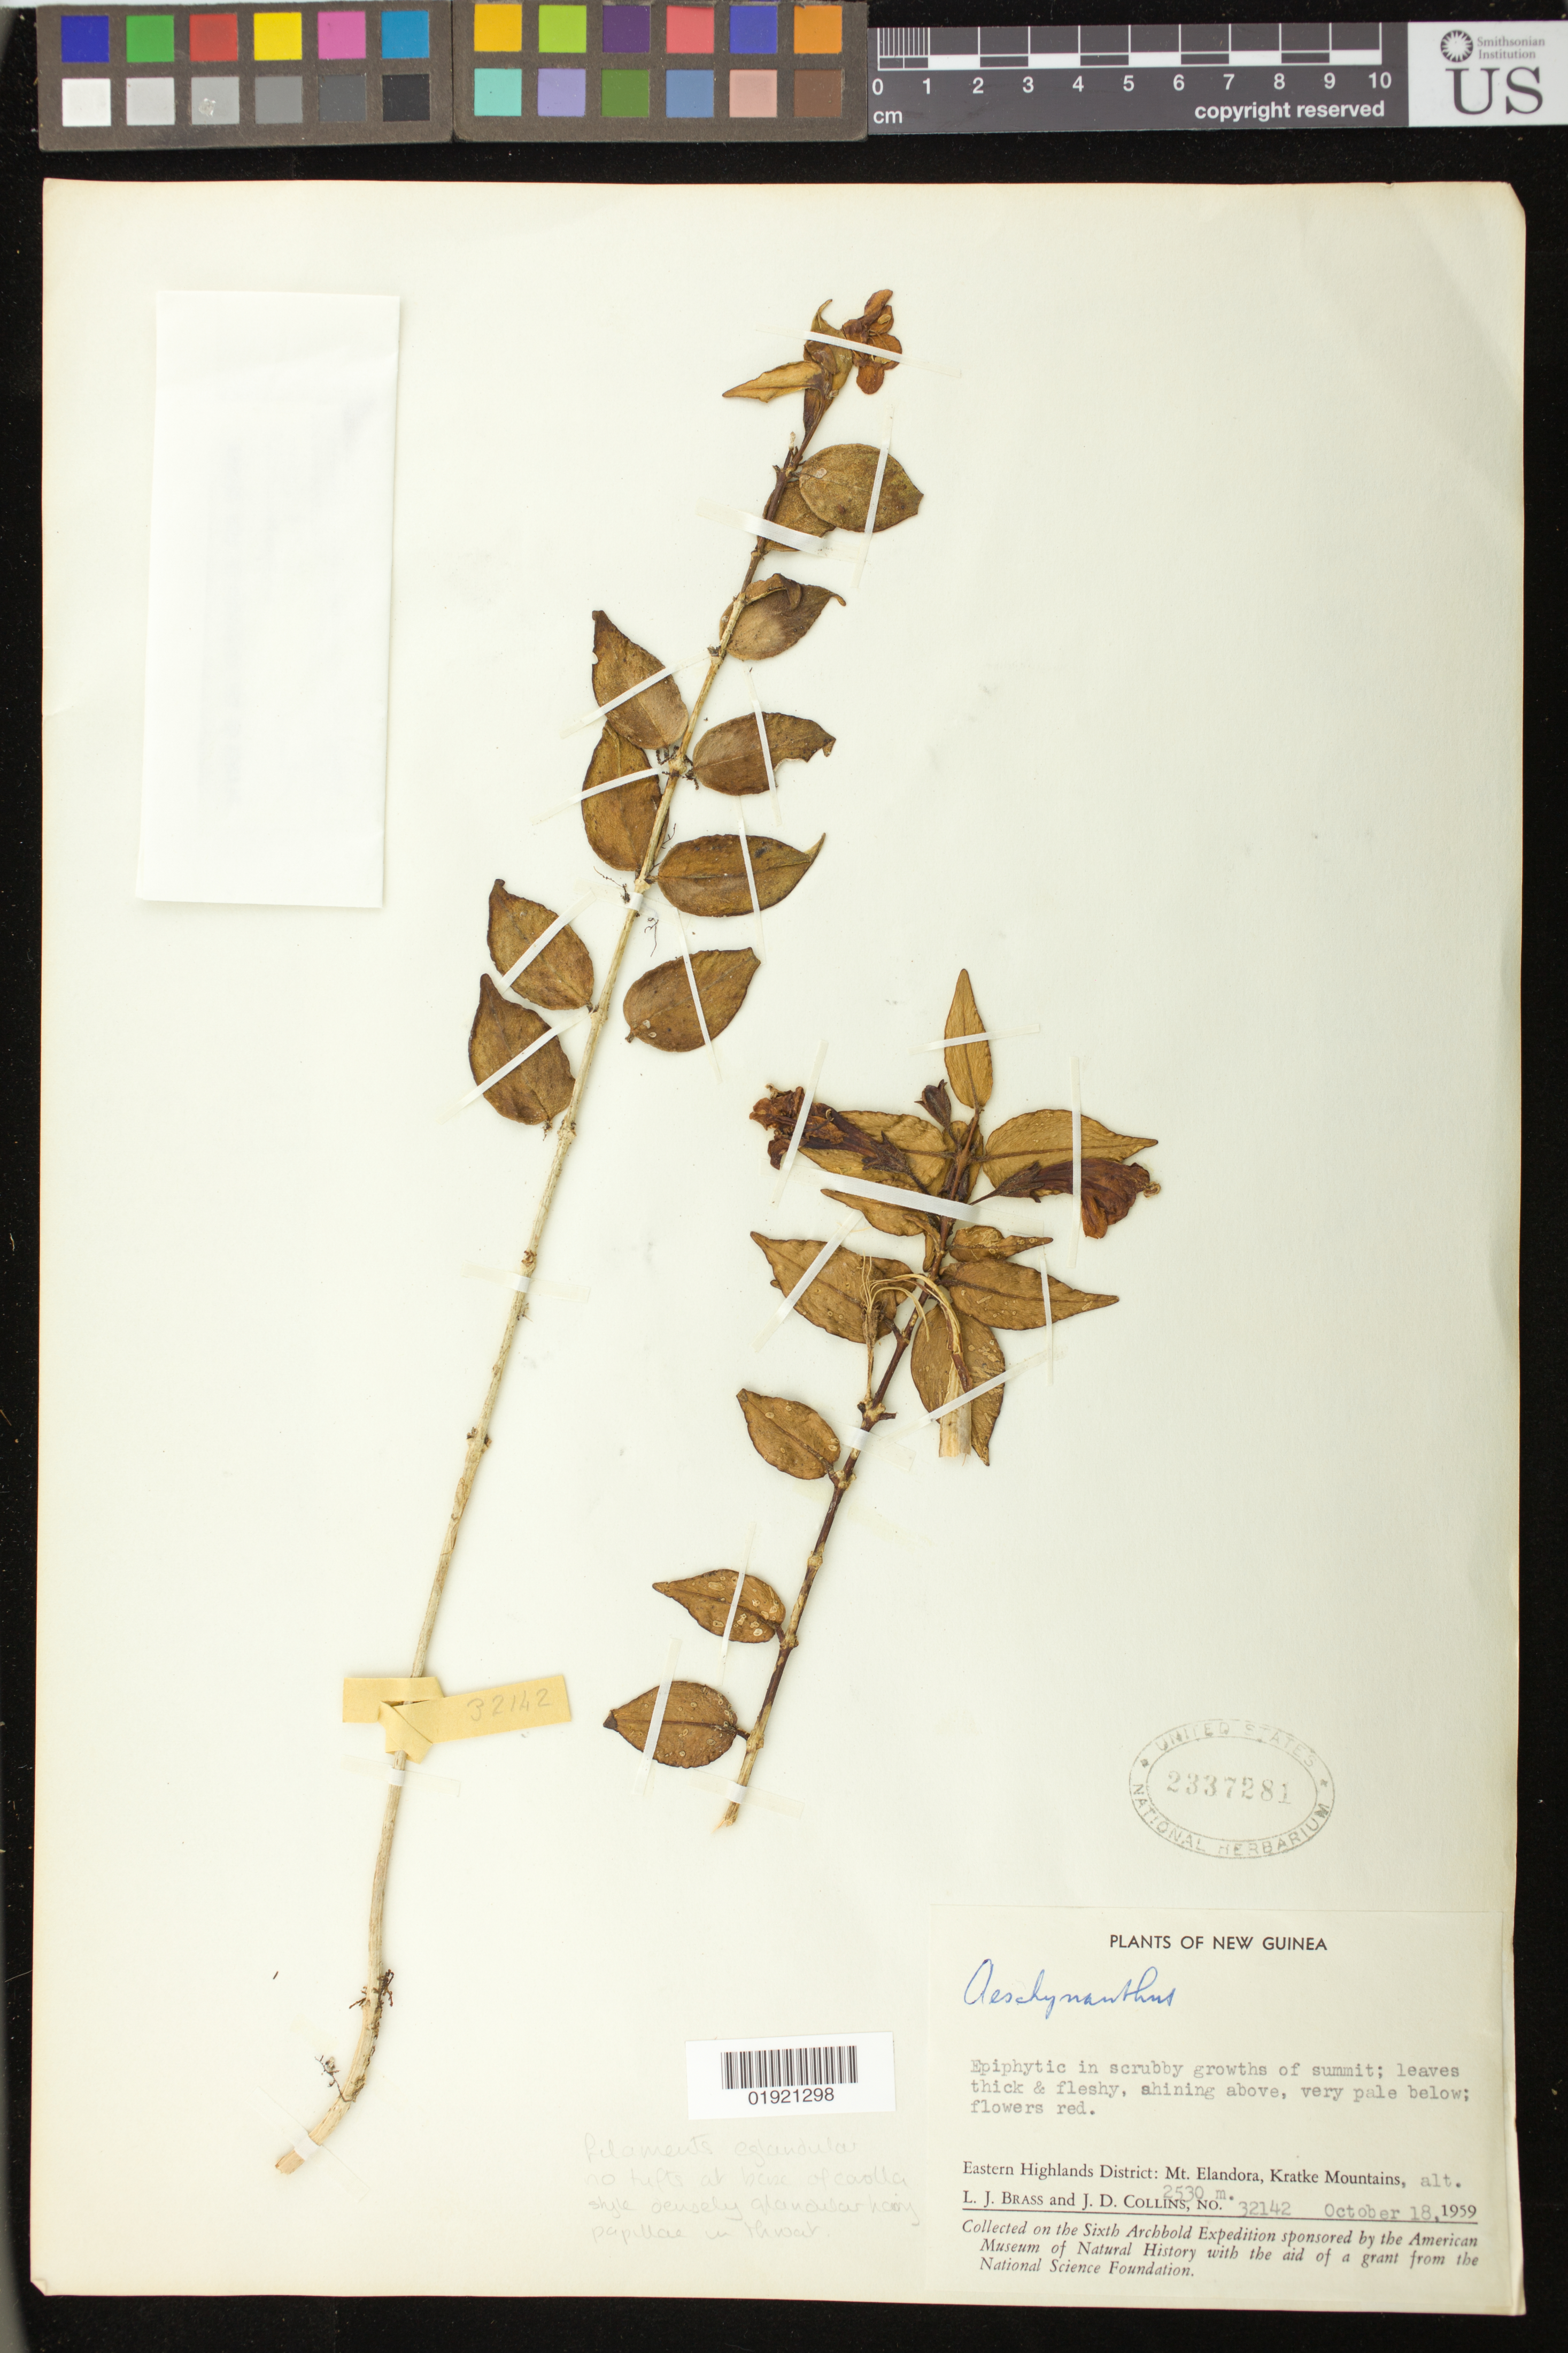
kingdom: Plantae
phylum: Tracheophyta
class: Magnoliopsida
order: Lamiales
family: Gesneriaceae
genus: Aeschynanthus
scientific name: Aeschynanthus sp.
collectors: L. J. Brass & J. Collins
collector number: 32142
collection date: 1959-10-18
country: Papua New Guinea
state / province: Eastern Highlands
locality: Mt. Elandora, Kratke Mountains.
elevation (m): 2530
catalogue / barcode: US 2337281